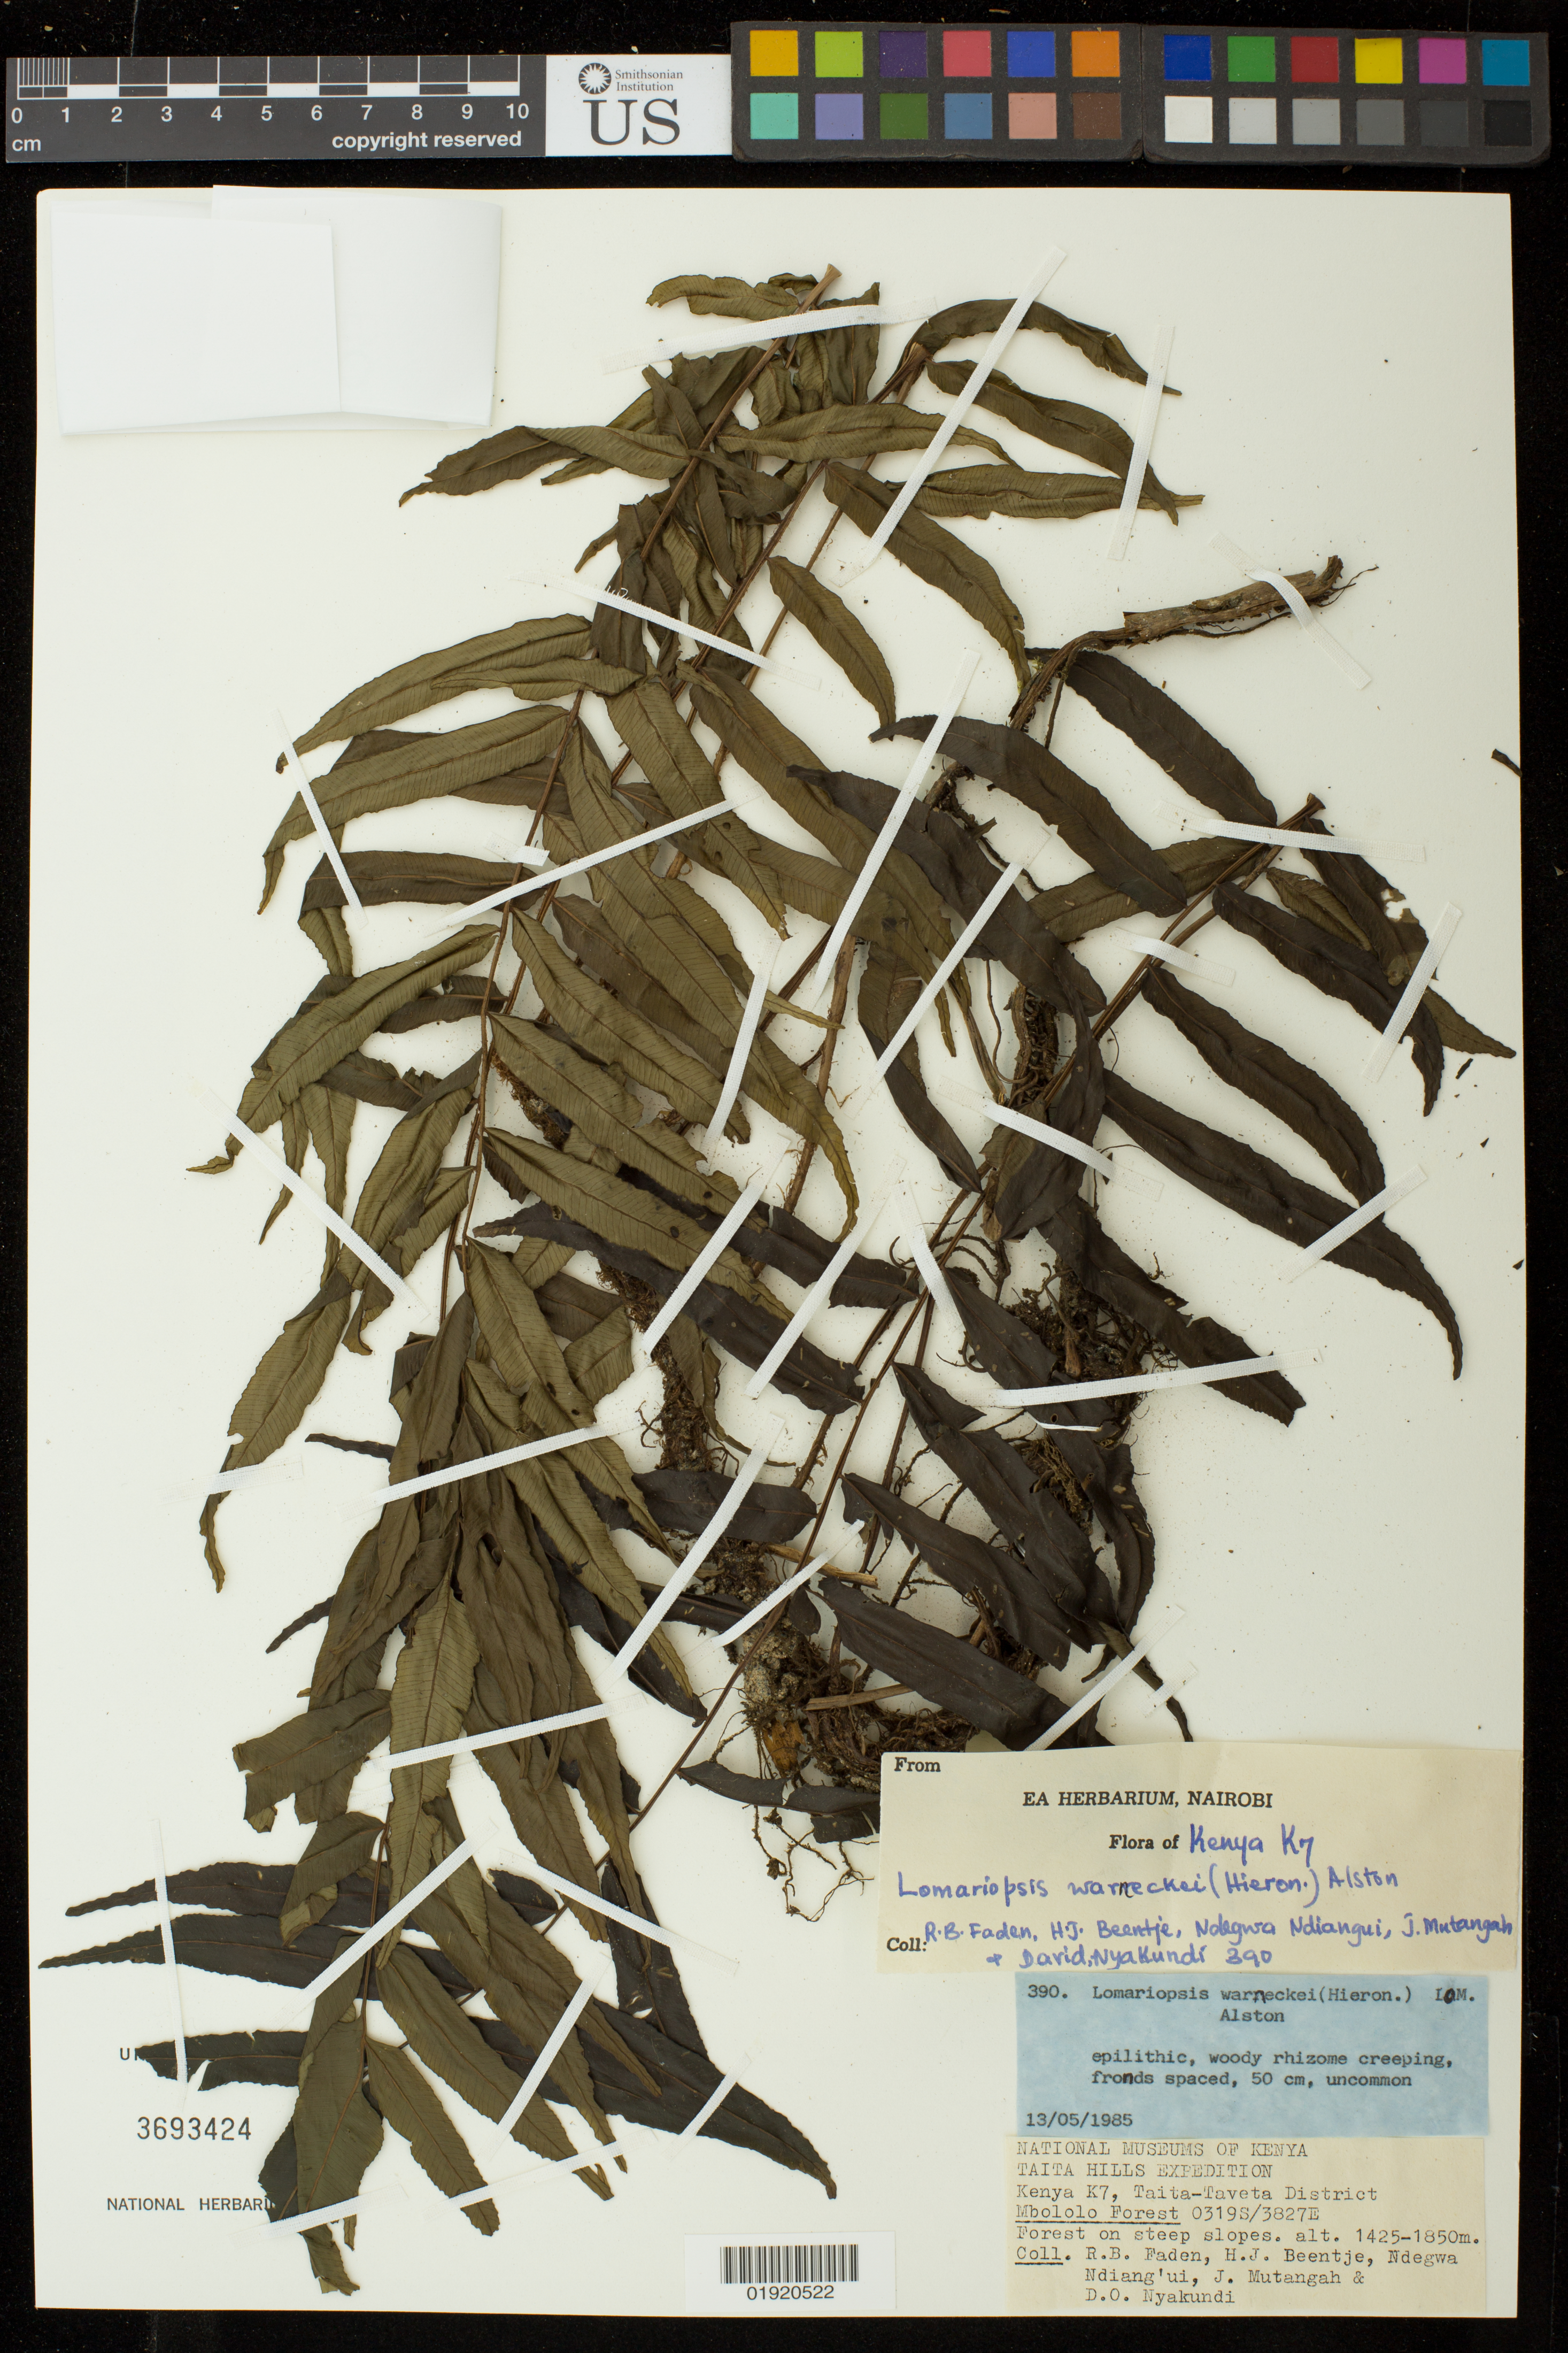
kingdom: Plantae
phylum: Tracheophyta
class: Polypodiopsida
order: Polypodiales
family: Lomariopsidaceae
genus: Lomariopsis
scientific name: Lomariopsis warneckei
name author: (Hieron.) Alston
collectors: R. B. Faden, H. J. Beentje, Ndegwa Ndiang'ui, J. Mutangah & D. Nyakundi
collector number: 390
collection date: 1985-05-13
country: Kenya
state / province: Taita Taveta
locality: Kenya K7, Taita-Taveta District, Taita Hills, Mbololo Forest.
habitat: Forest on steep slopes.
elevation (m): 1425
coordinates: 0319S, 3827E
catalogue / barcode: US 3693424